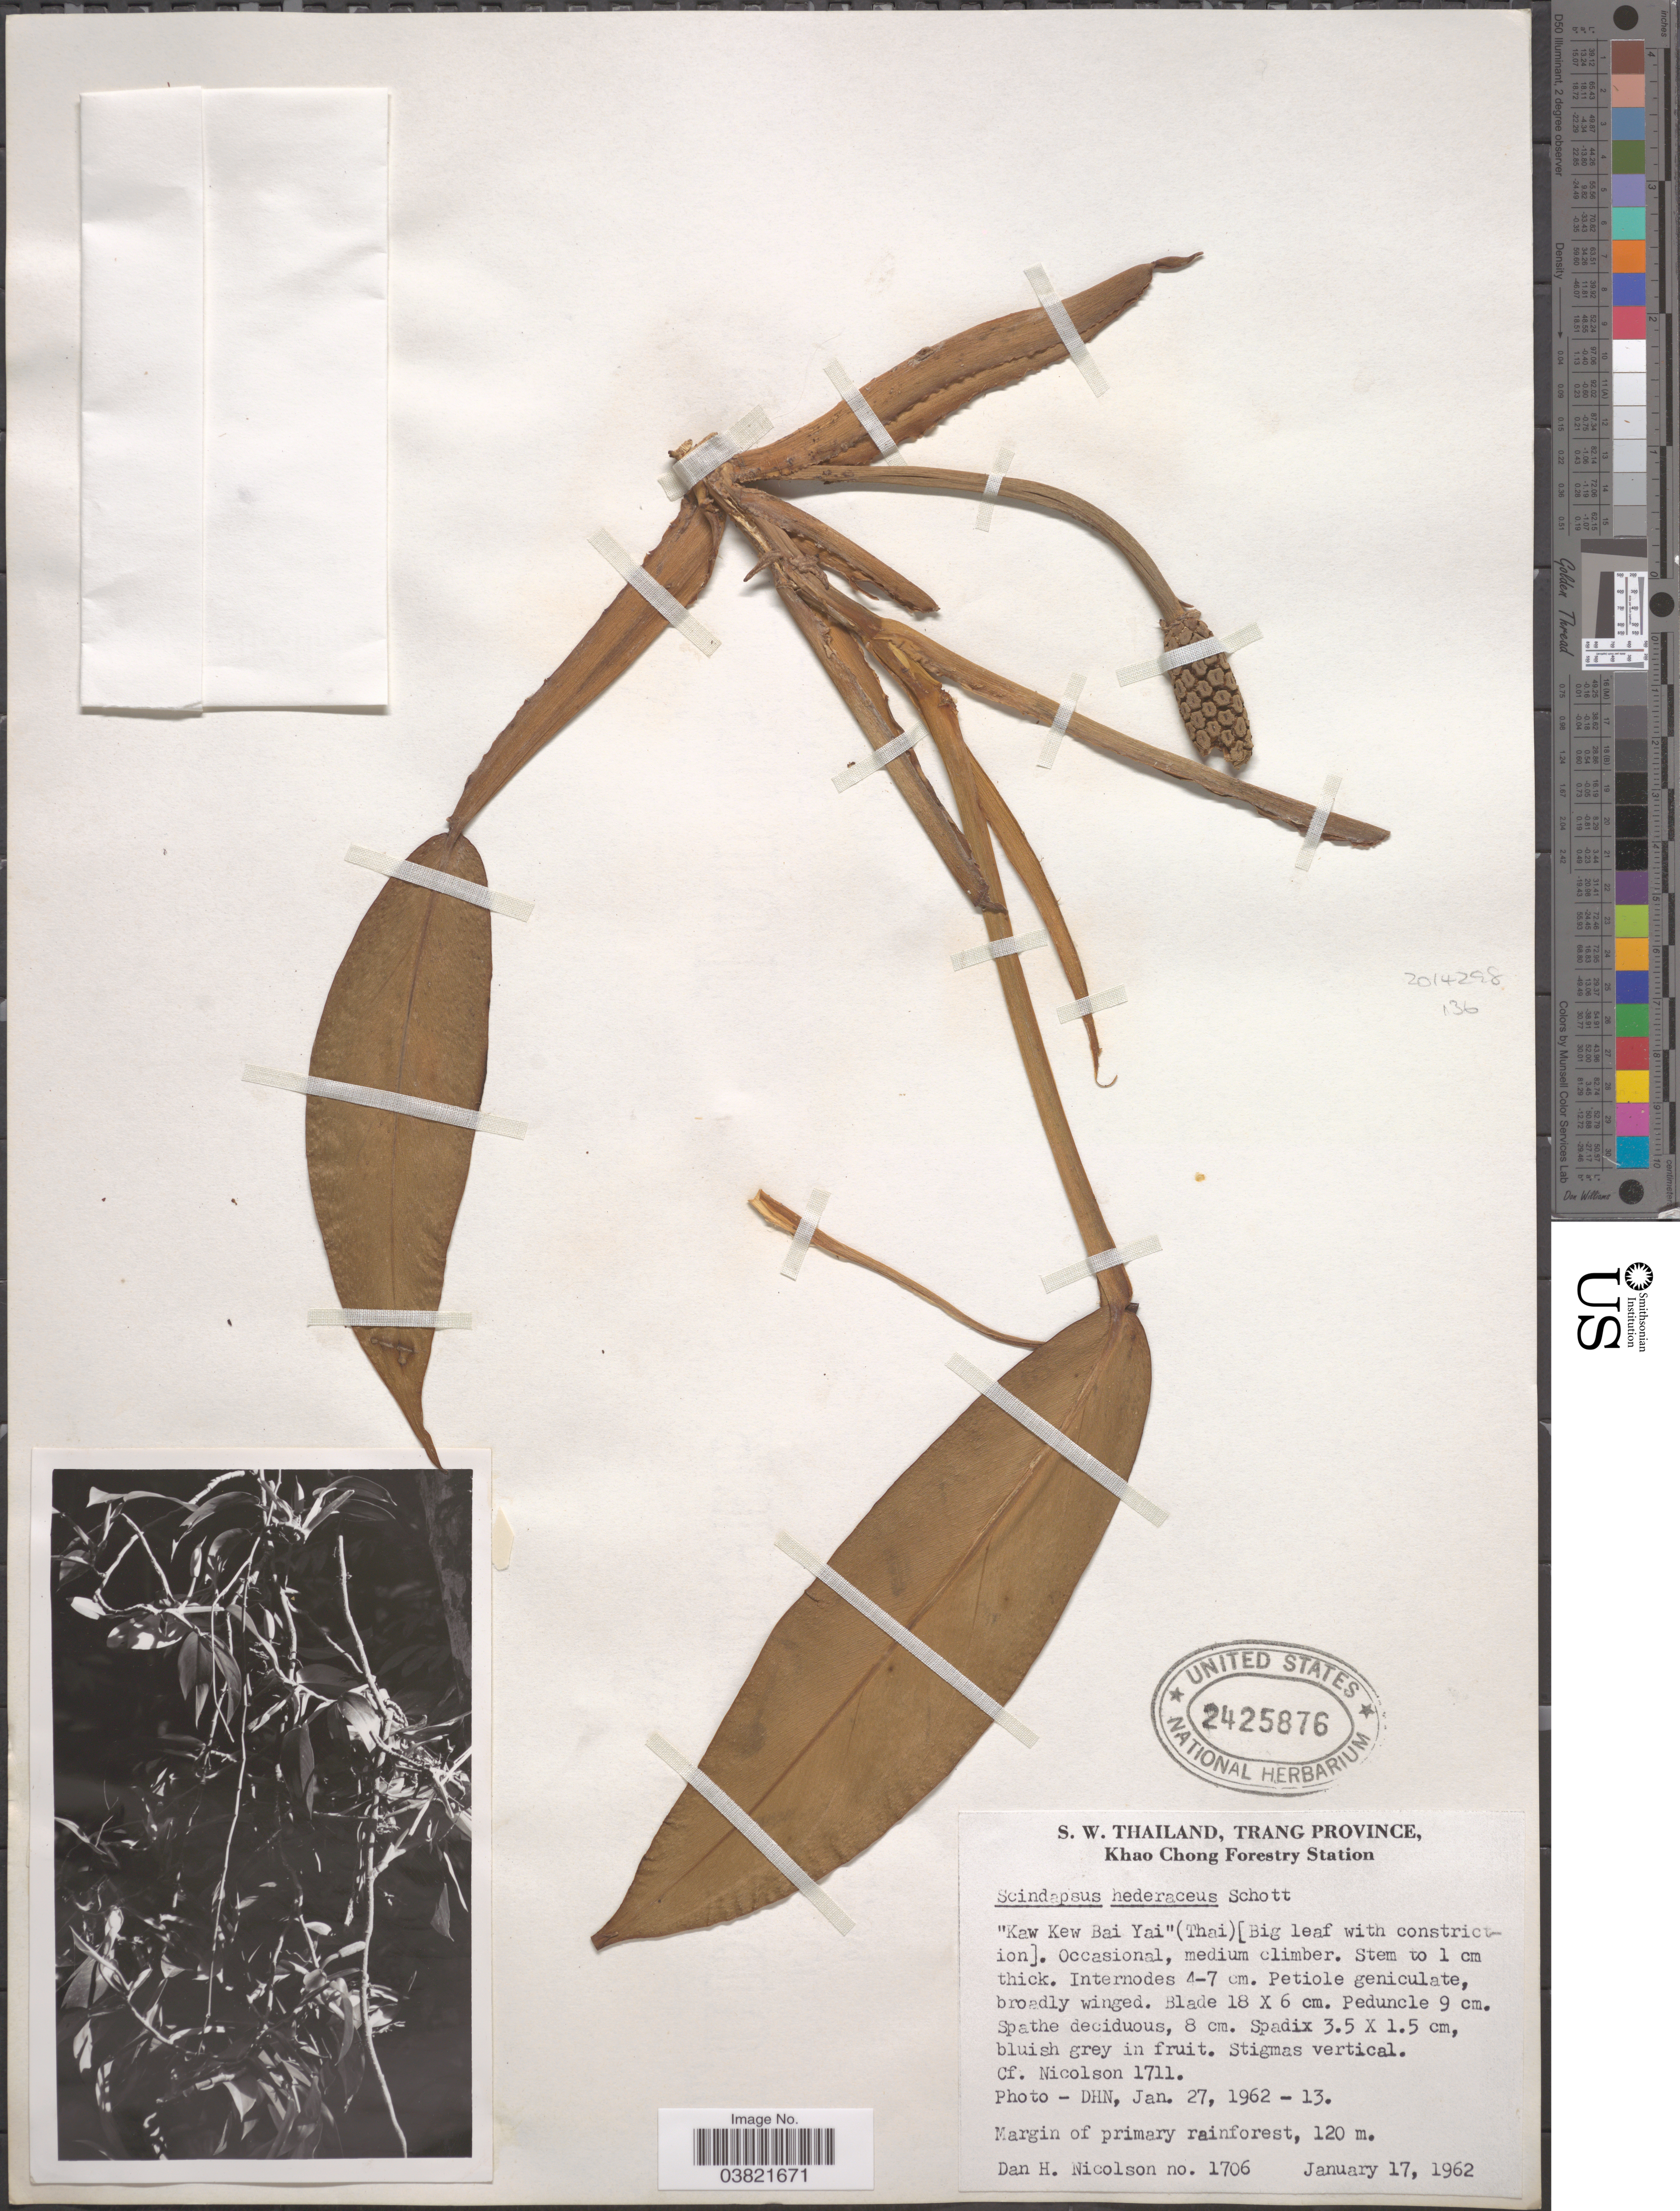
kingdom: Plantae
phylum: Tracheophyta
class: Liliopsida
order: Alismatales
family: Araceae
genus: Scindapsus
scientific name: Scindapsus hederaceus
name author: Miq.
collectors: D. H. Nicolson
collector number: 1706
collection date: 1962-01-17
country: Thailand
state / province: Trang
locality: S. W. Thailand, Khao Chong Forestry Station. Margin of primary rainforest.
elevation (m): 120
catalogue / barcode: US 2425876